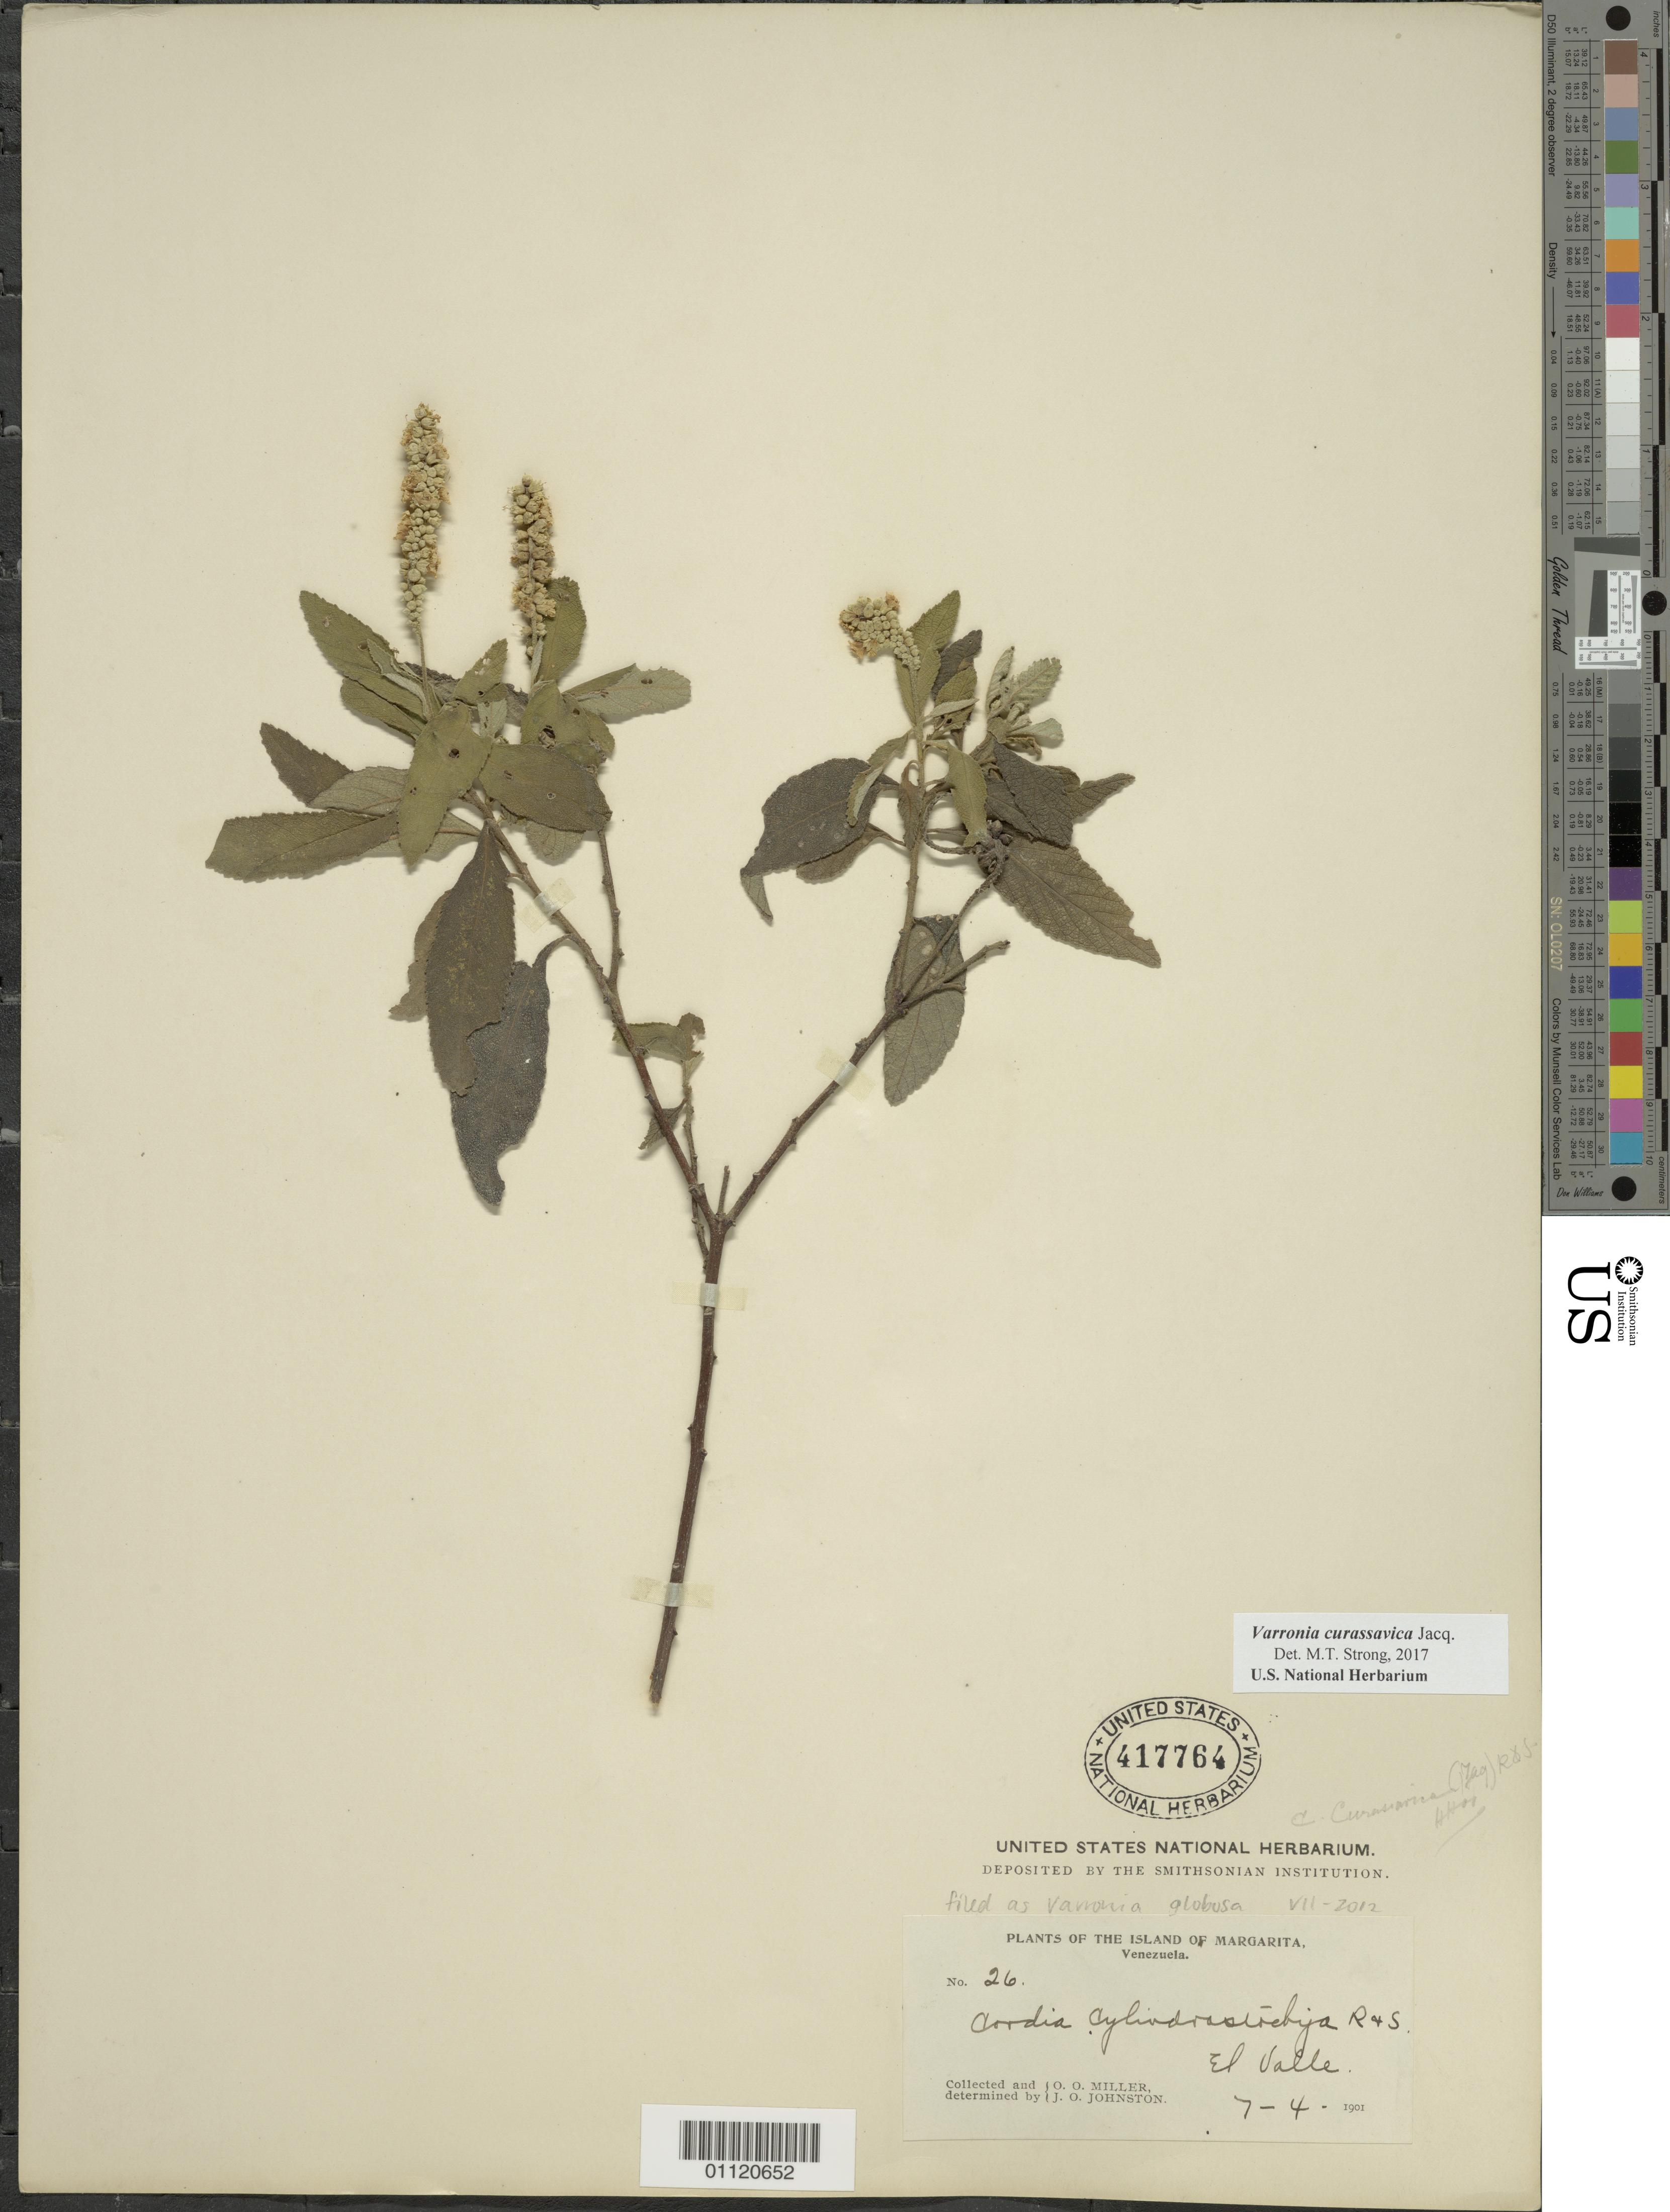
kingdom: Plantae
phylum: Tracheophyta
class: Magnoliopsida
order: Boraginales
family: Cordiaceae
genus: Varronia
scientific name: Varronia curassavica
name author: Jacq.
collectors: O. O. Miller & J. Johnston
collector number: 26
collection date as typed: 07 Apr 1901 or 04 Jul 1901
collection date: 1901-04-07 or 1901-07-04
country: Venezuela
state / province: Nueva Esparta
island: Margarita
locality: El Valle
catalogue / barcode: US 417764